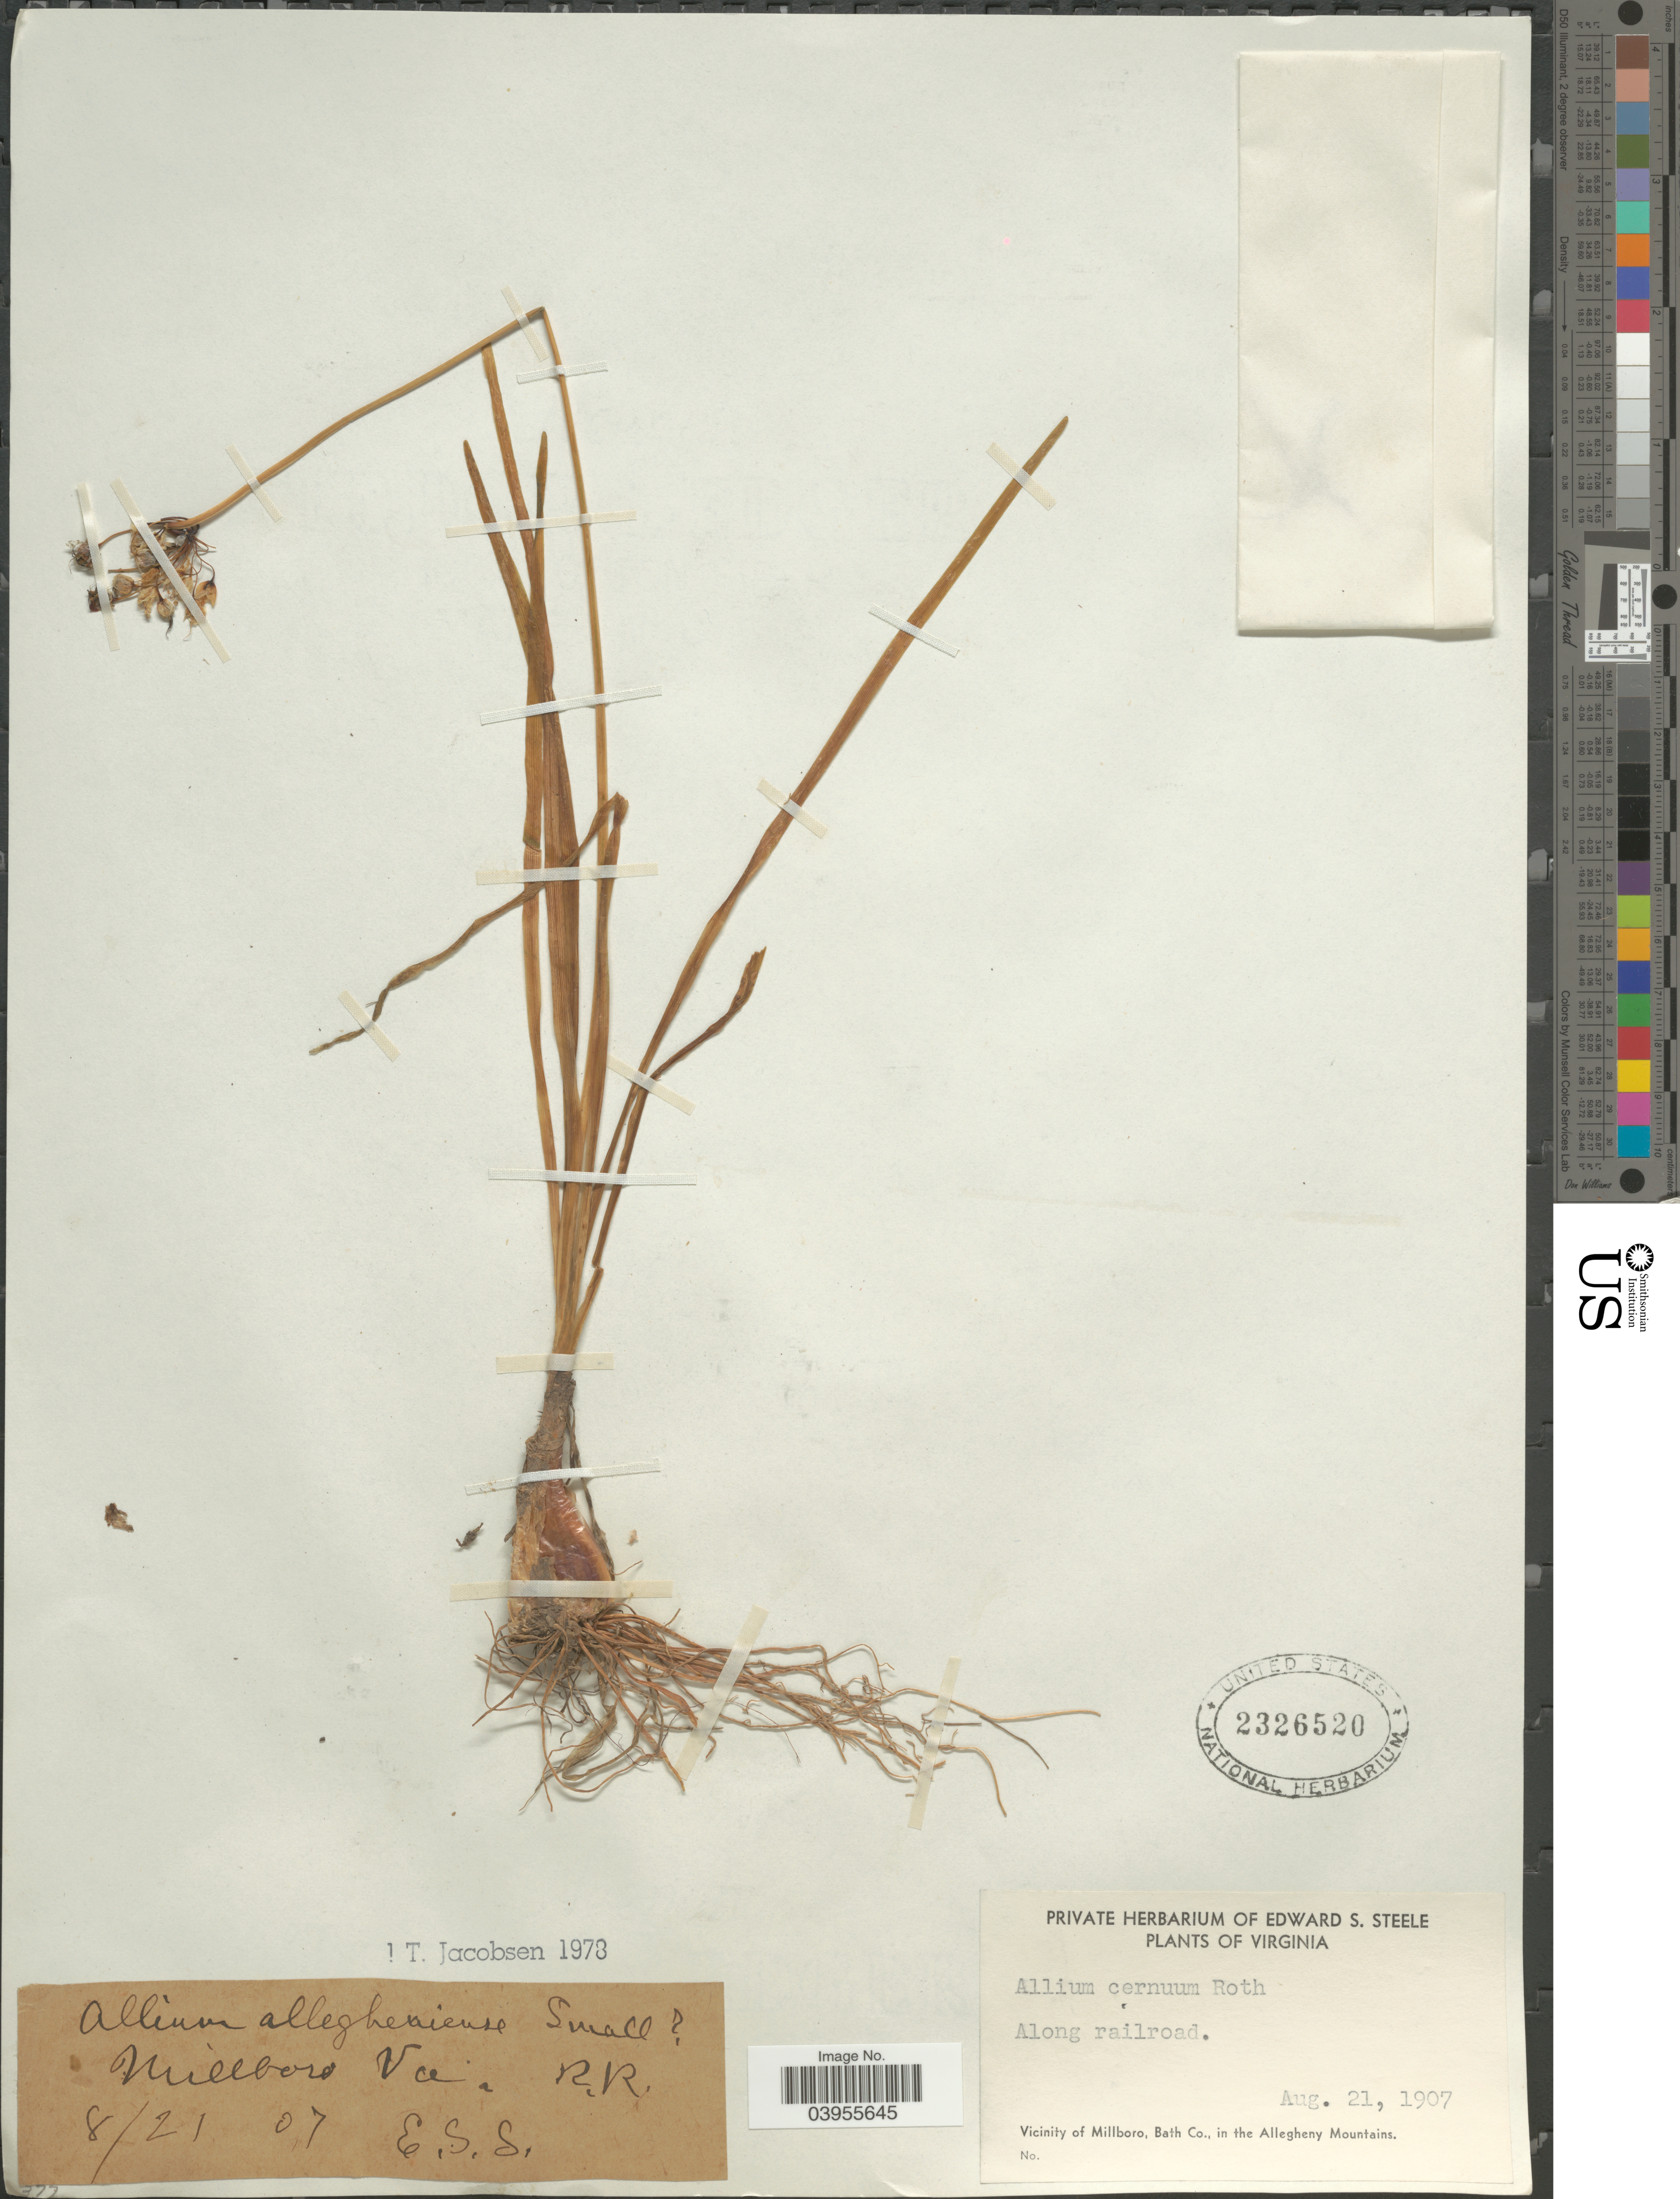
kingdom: Plantae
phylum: Tracheophyta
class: Liliopsida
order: Asparagales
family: Amaryllidaceae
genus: Allium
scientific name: Allium cernuum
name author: Roth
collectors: E. Steele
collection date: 1907-08-21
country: United States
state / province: Virginia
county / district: Bath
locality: Vicinity of Millboro, Bath Co., in the Allegheny Mountains.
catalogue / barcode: US 2326520